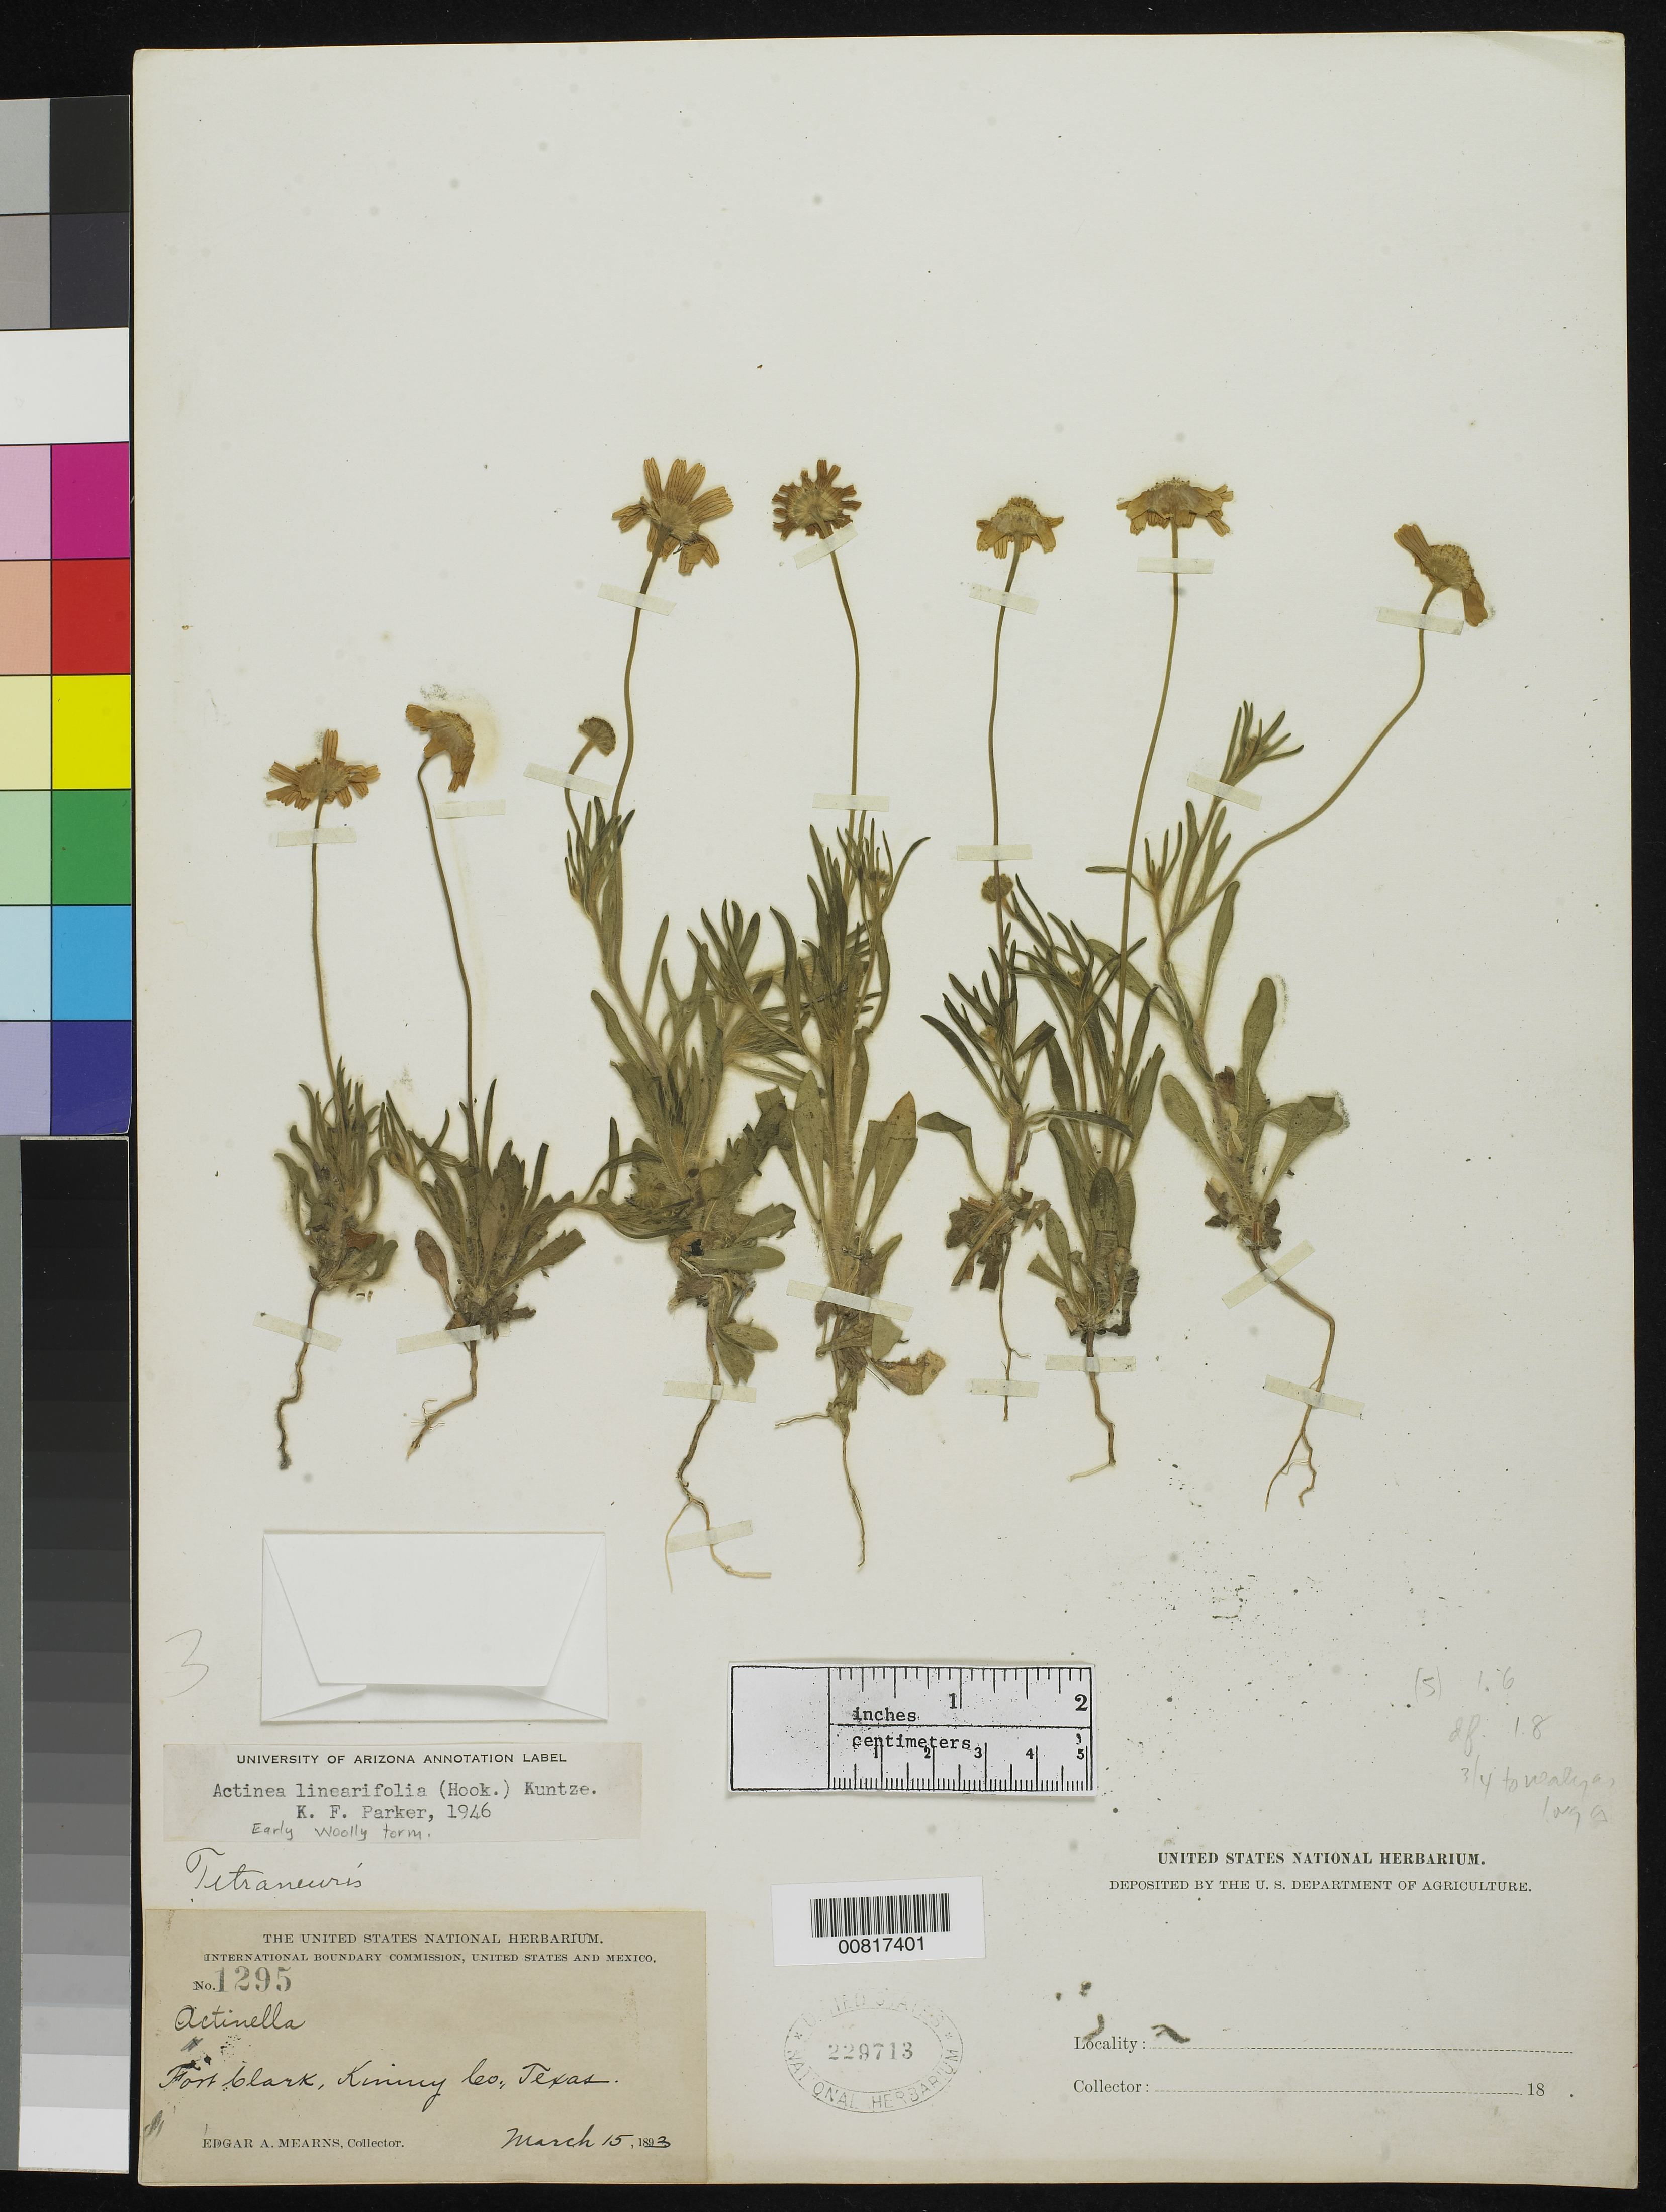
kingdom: Plantae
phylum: Tracheophyta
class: Magnoliopsida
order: Asterales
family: Asteraceae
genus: Actinea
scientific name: Actinea linearifolia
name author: (Hook.) Kuntze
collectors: E. A. Mearns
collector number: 1295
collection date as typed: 15 Mar 1893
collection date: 1893-03-15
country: United States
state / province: Texas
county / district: Kinney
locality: Fort Clark, Kinney County, Texas.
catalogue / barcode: US 229713